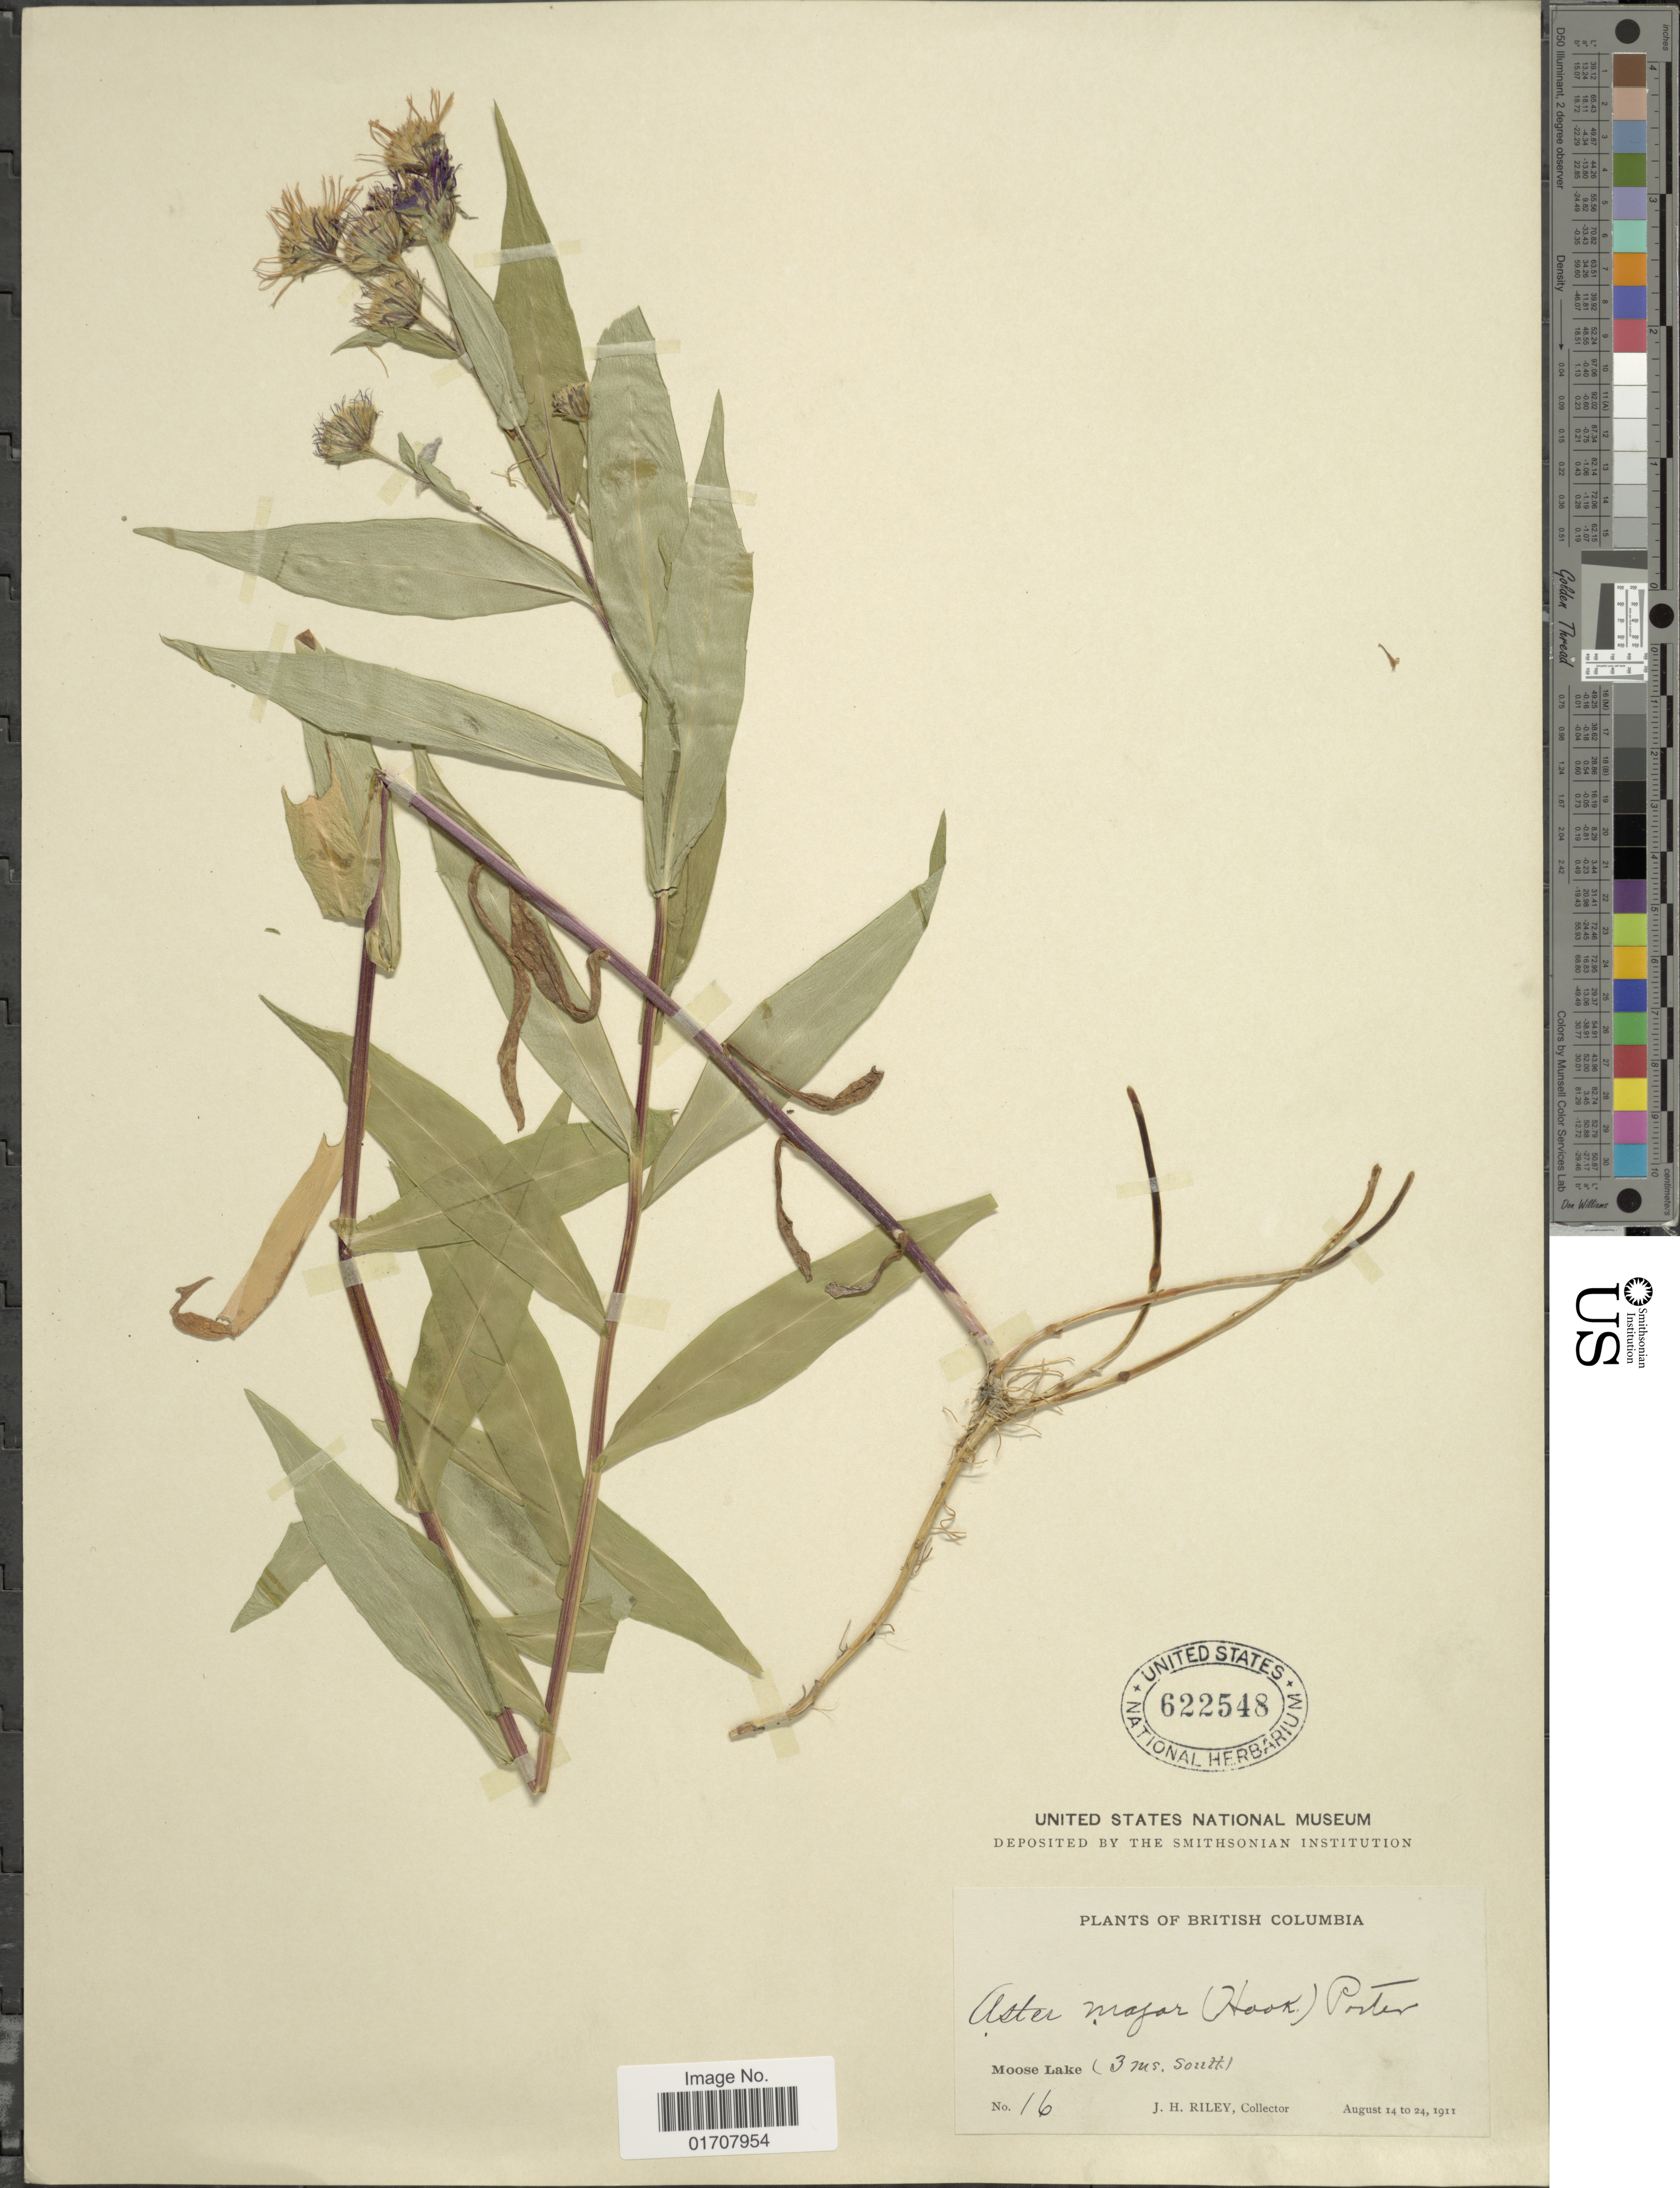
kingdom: Plantae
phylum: Tracheophyta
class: Magnoliopsida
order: Asterales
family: Asteraceae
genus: Canadanthus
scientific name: Canadanthus modestus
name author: (Lindl.) G.L. Nesom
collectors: J. H. Riley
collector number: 16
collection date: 1911-08-14/1911-08-24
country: Canada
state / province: British Columbia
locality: Moose Lake (3 ms. South)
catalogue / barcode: US 622548